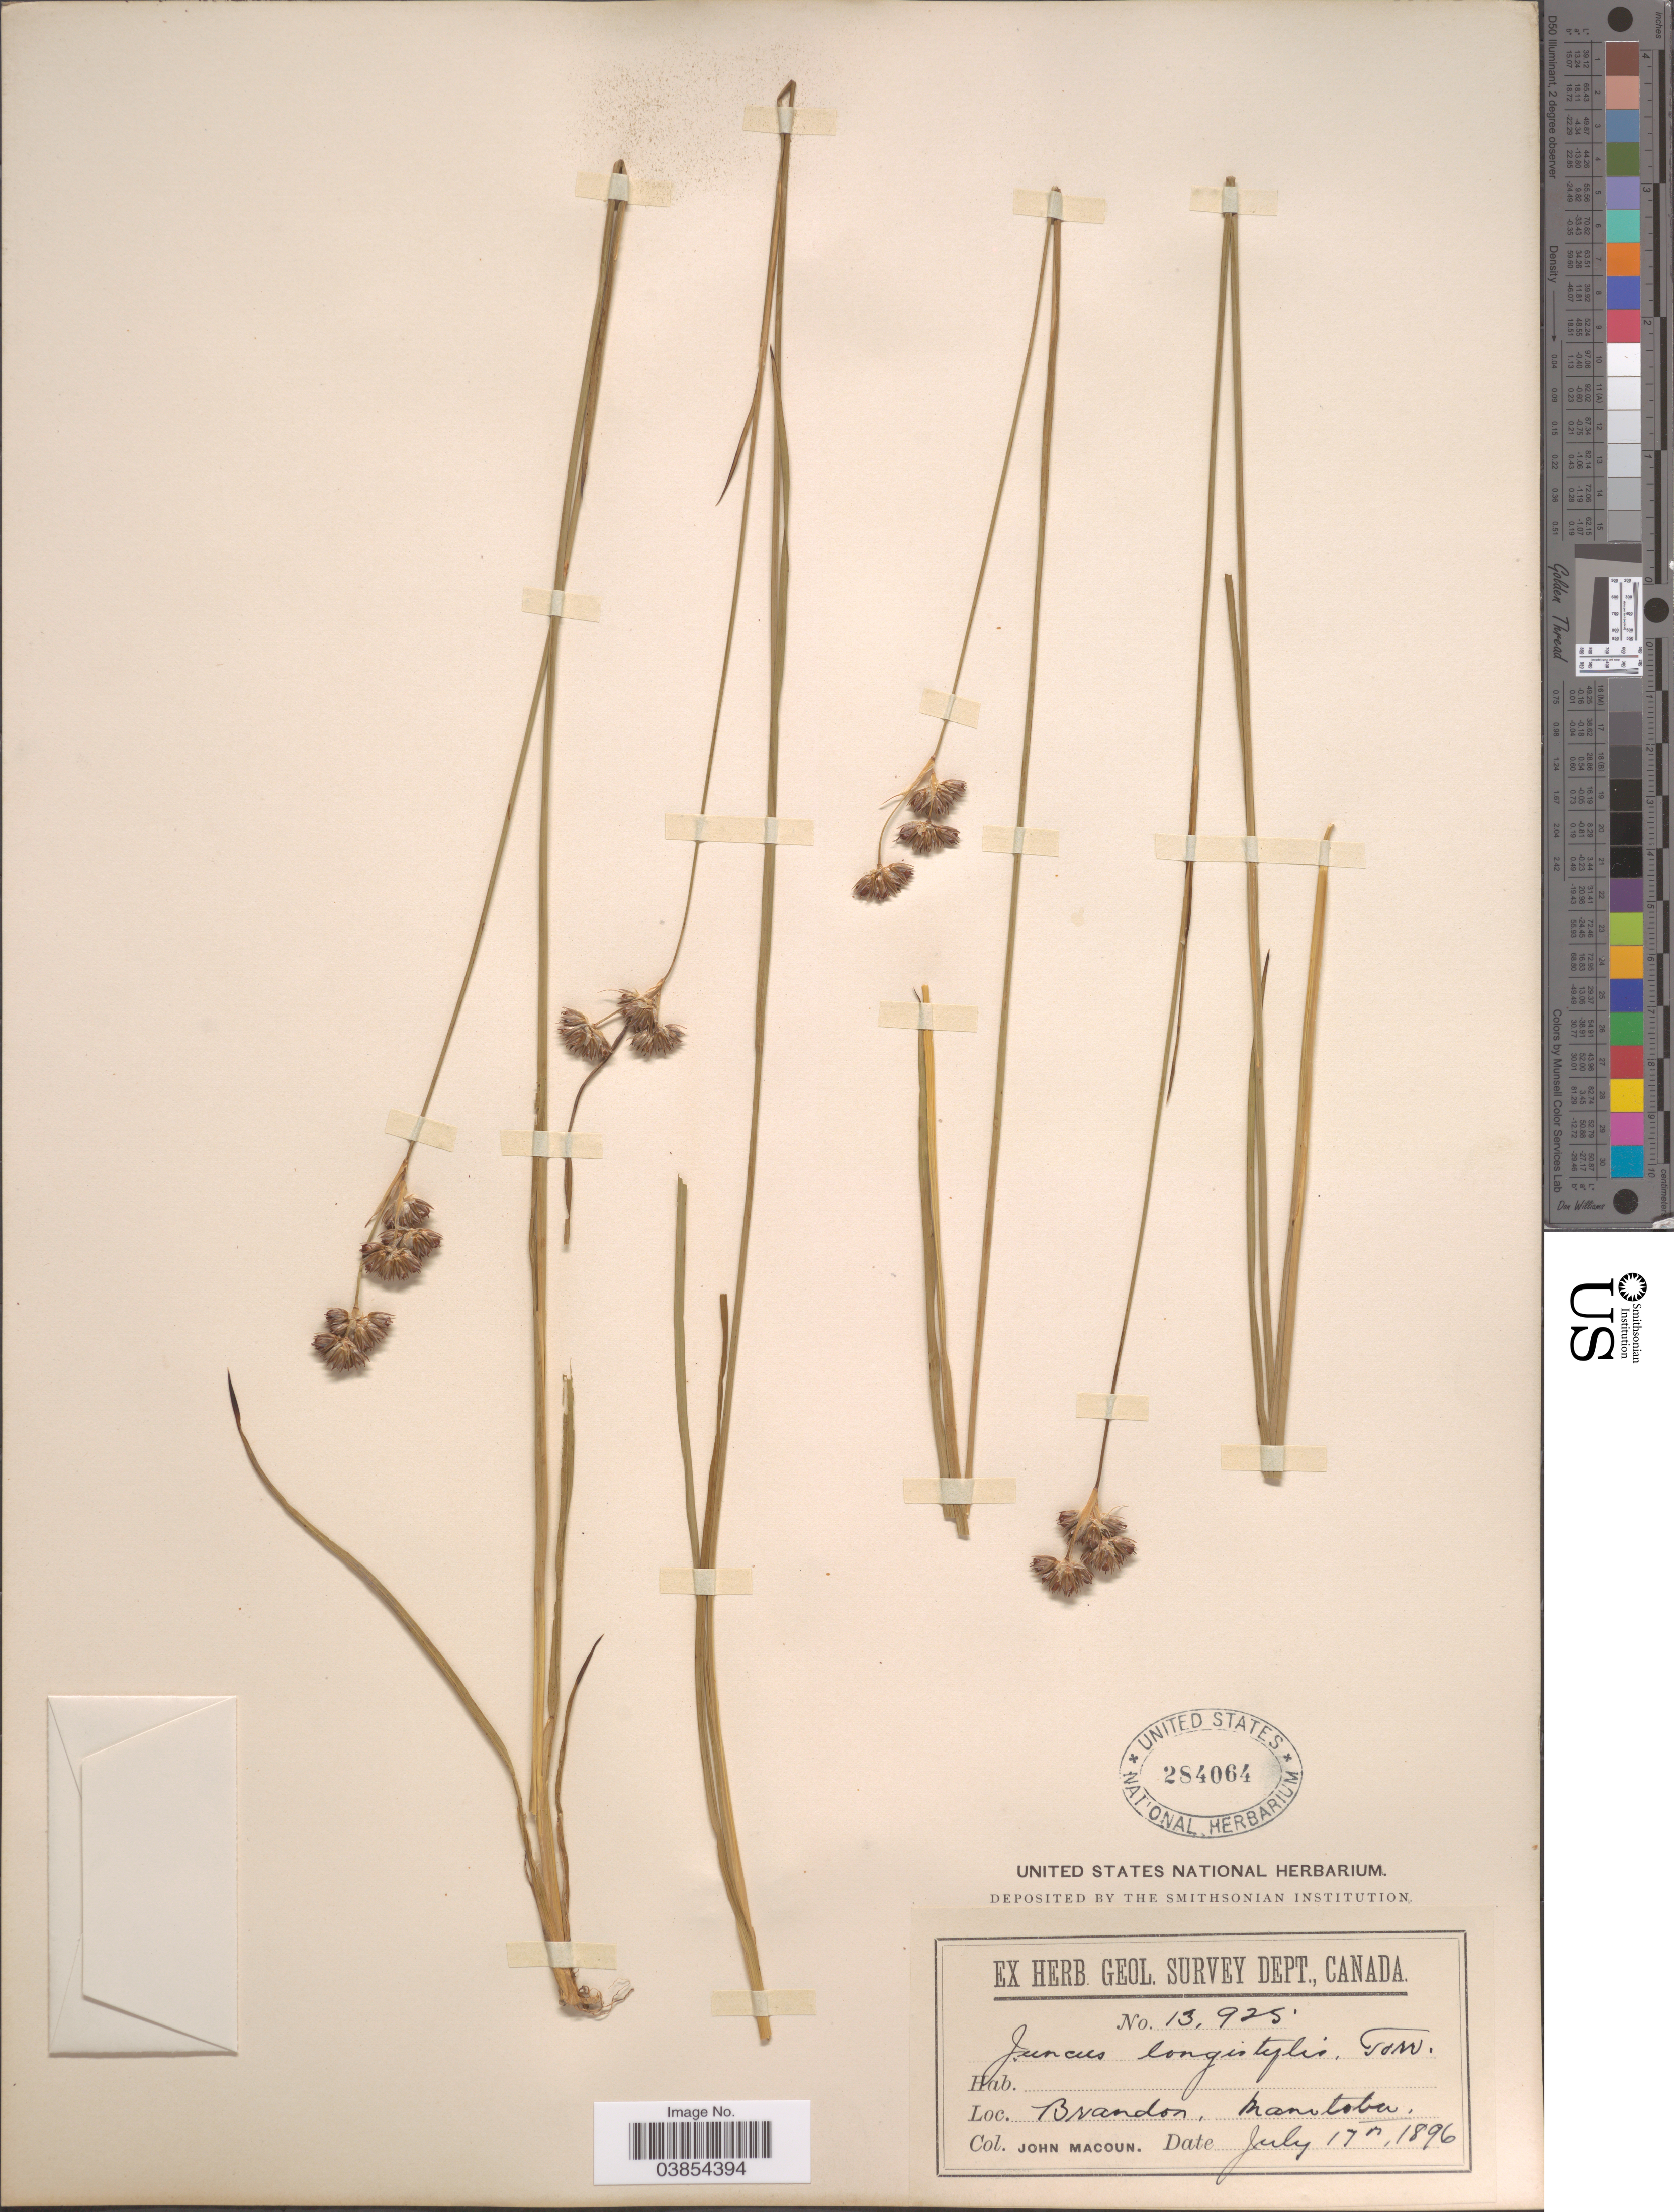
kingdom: Plantae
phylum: Tracheophyta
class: Liliopsida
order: Poales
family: Juncaceae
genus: Juncus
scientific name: Juncus longistylis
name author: Torr.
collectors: J. Macoun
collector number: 13925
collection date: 1896-07-17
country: Canada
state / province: Manitoba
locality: Brandon, Manitoba.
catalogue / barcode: US 284064